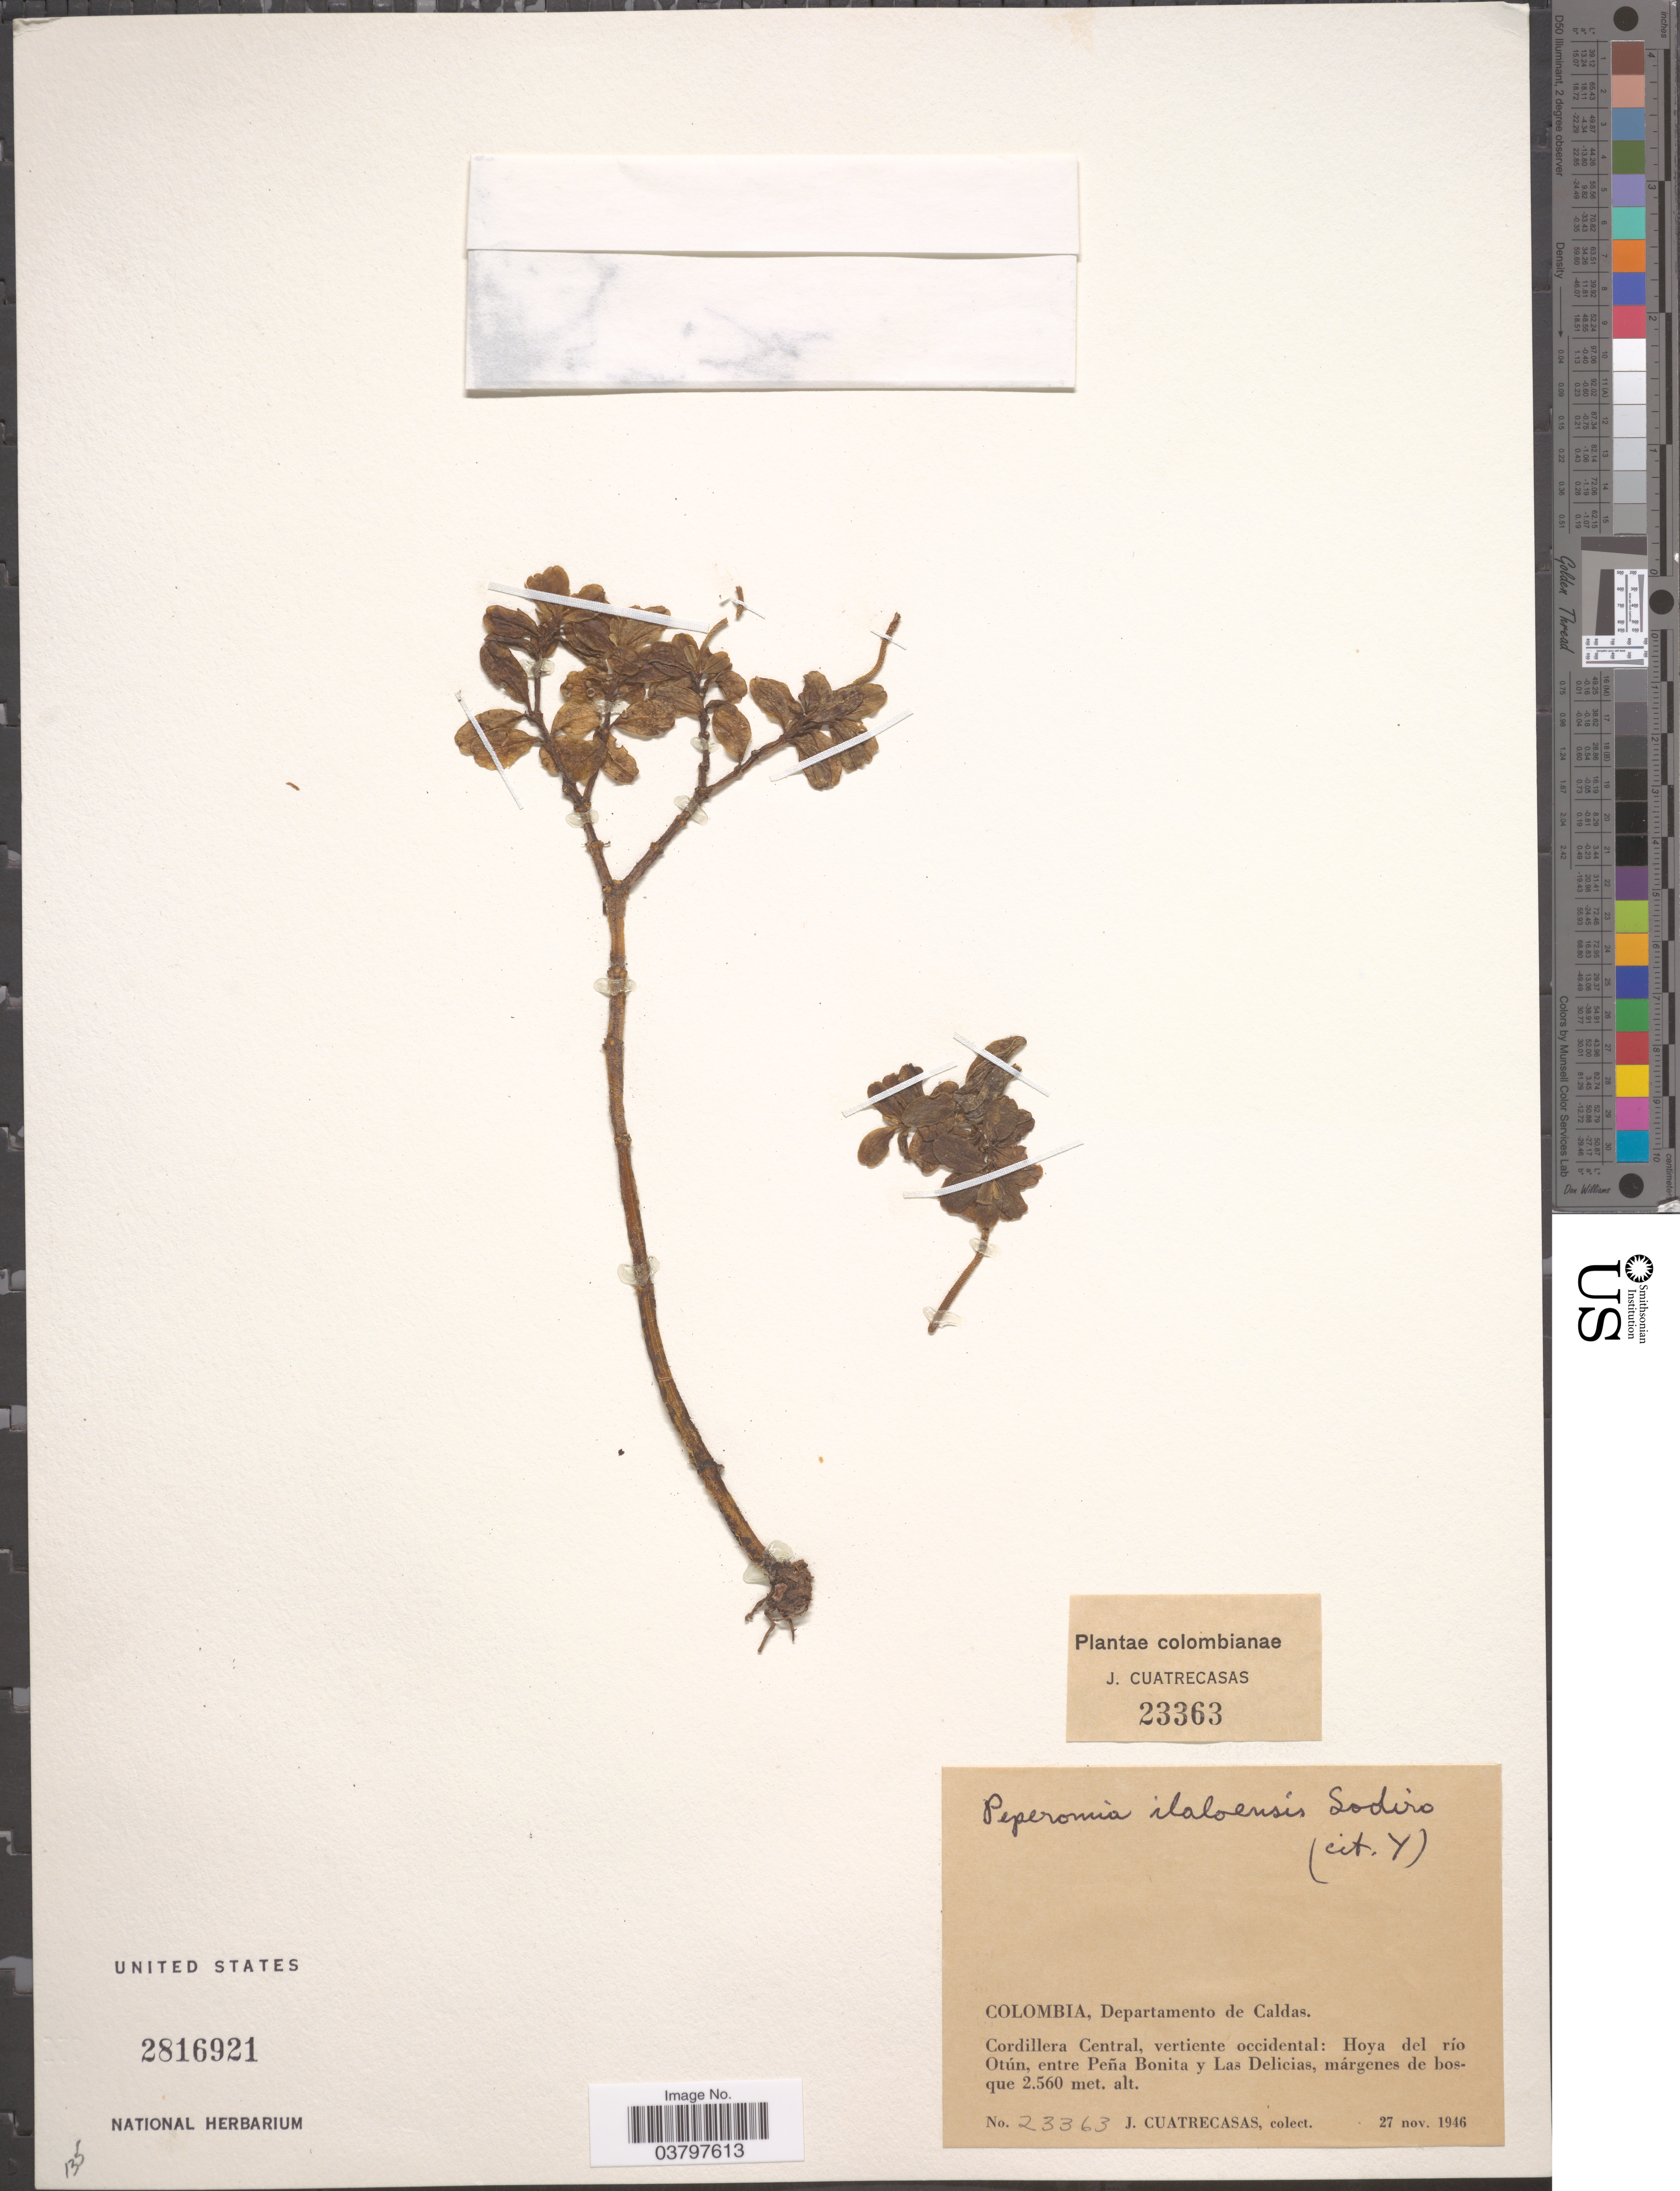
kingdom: Plantae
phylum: Tracheophyta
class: Magnoliopsida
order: Piperales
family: Piperaceae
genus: Peperomia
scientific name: Peperomia ilaloensis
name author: Sodiro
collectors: J. Cuatrecasas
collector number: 23363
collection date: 1946-11-27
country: Colombia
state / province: Caldas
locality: Departamento de Caldas. Cordillera Central, vertiente occidental: Hoya del río Otún, entre Peña Bonita y Las Delicias, márgenes de bosque.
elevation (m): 2560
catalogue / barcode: US 2816921